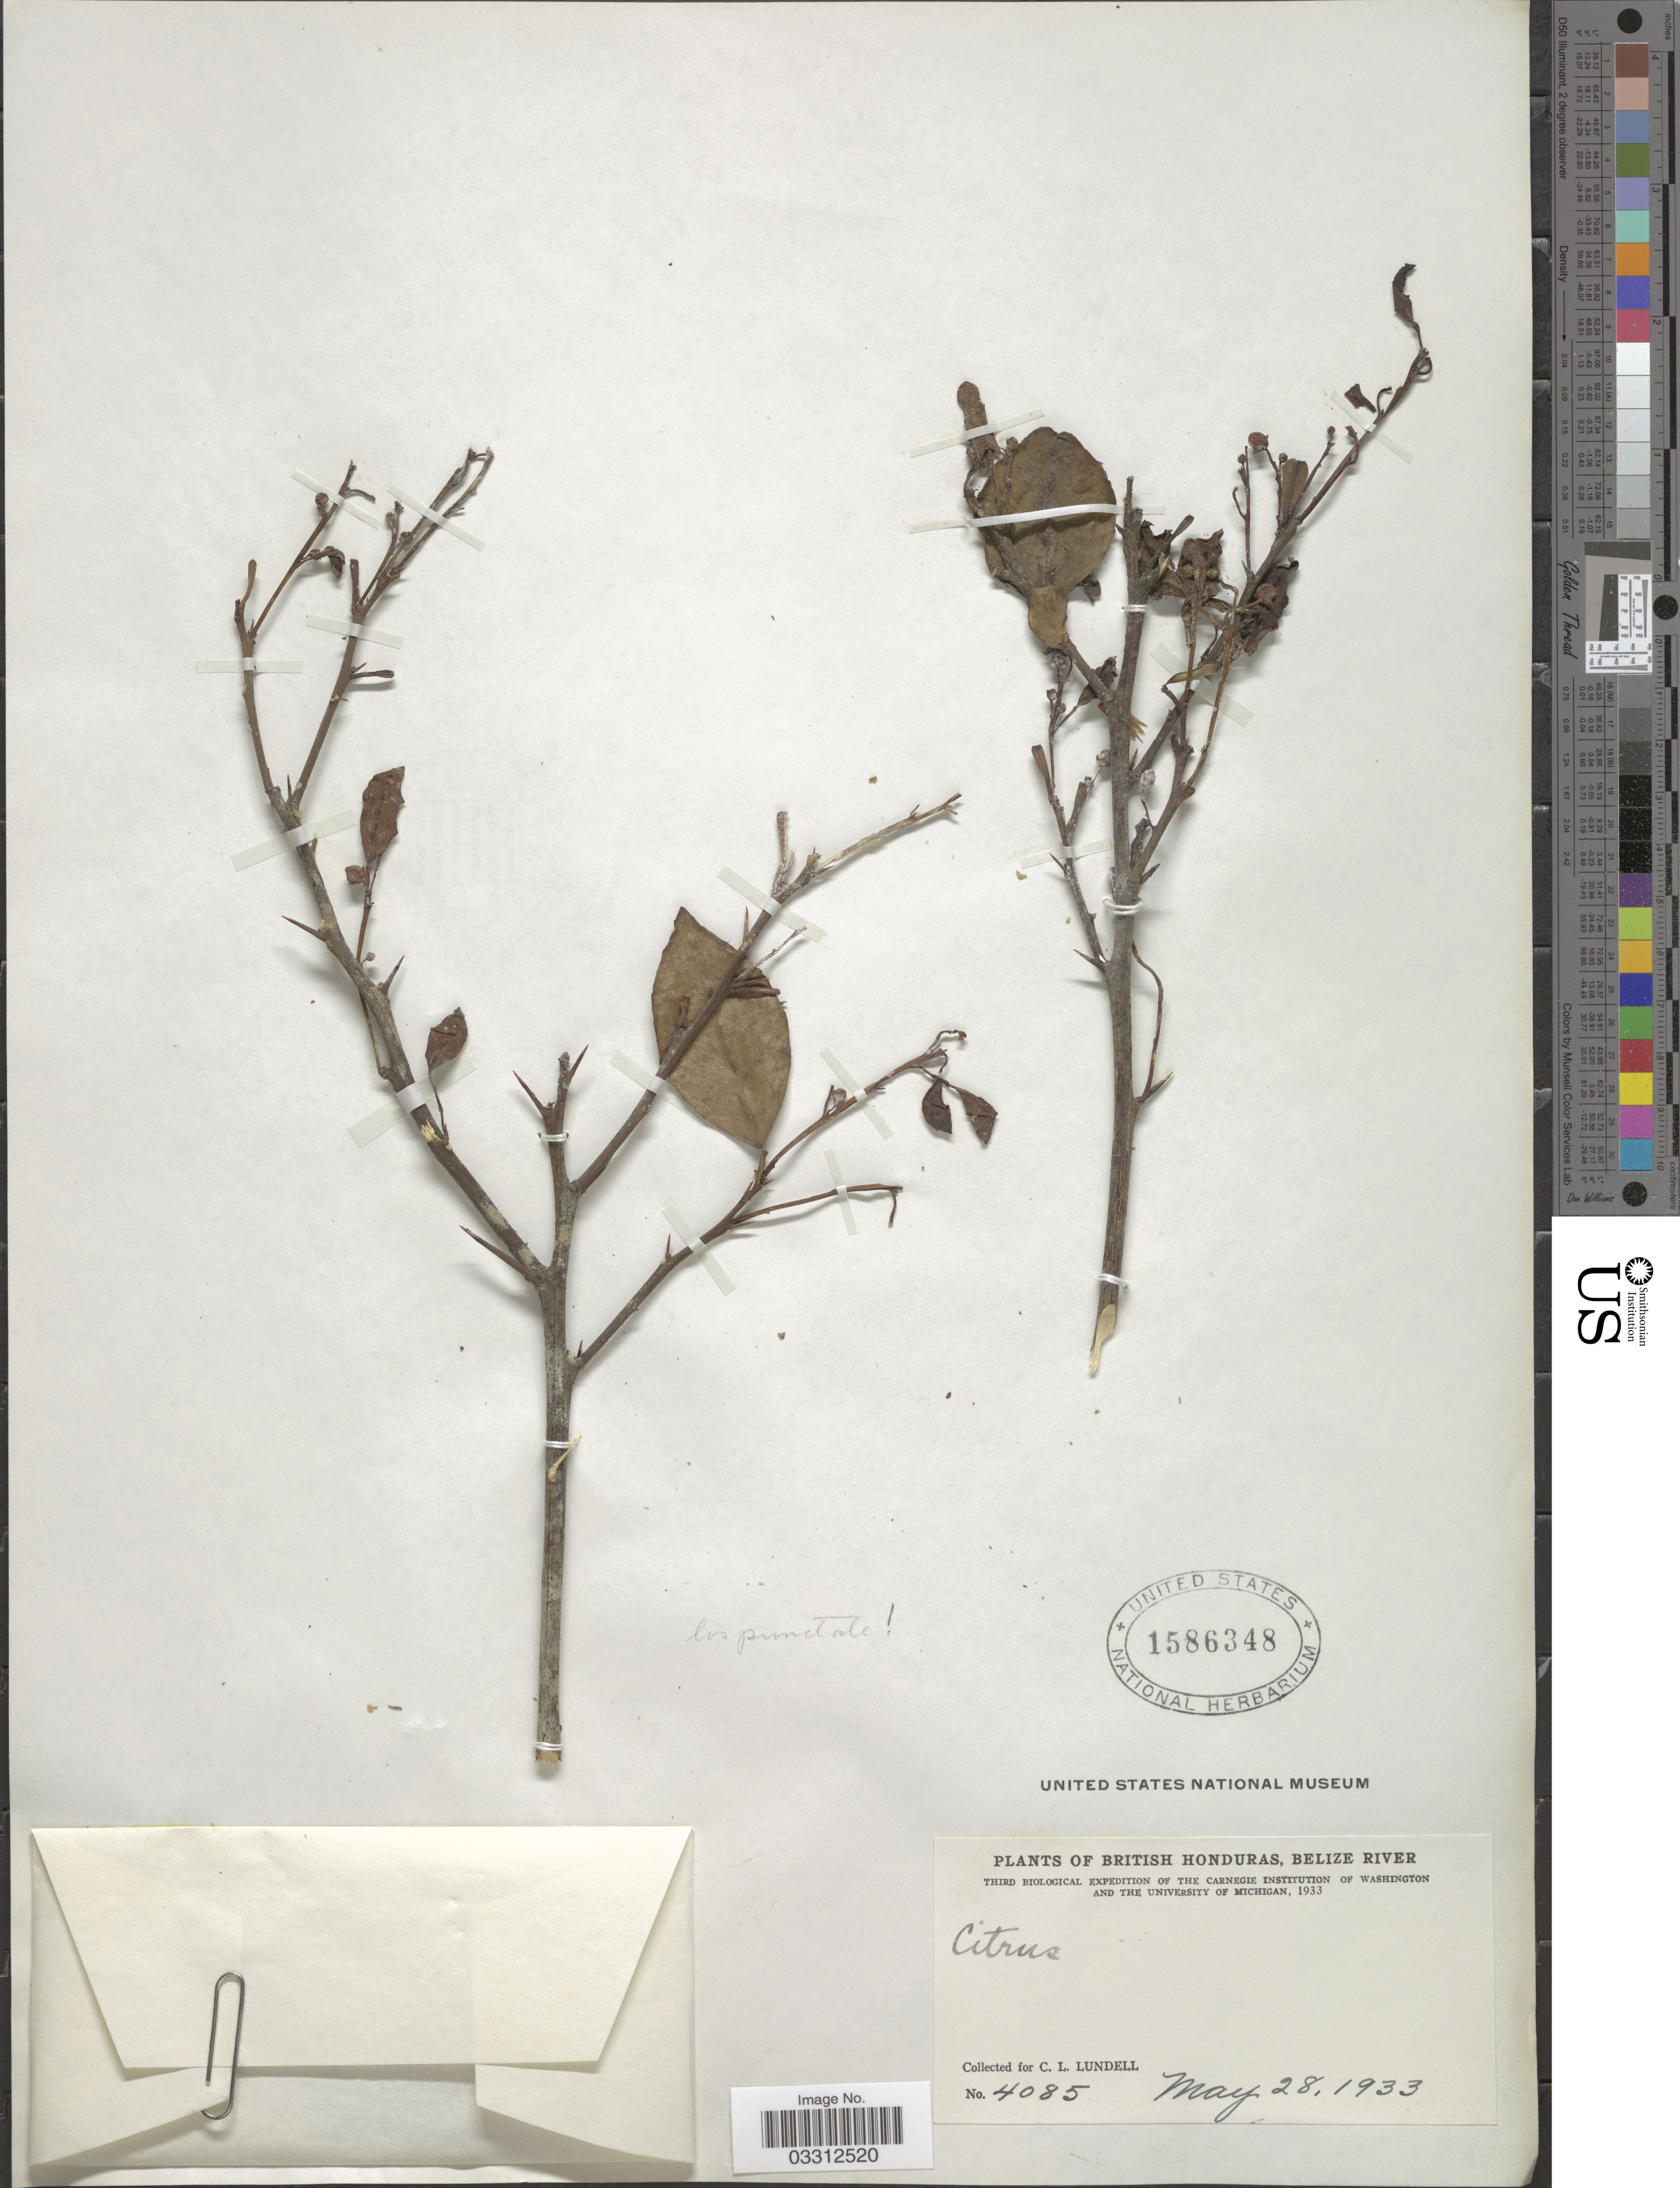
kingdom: Plantae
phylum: Tracheophyta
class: Magnoliopsida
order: Sapindales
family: Rutaceae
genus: Citrus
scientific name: Citrus sp.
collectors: C. L. Lundell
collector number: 4085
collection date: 1933-05-28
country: Belize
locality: British Honduras, Belize River.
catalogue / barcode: US 1586348